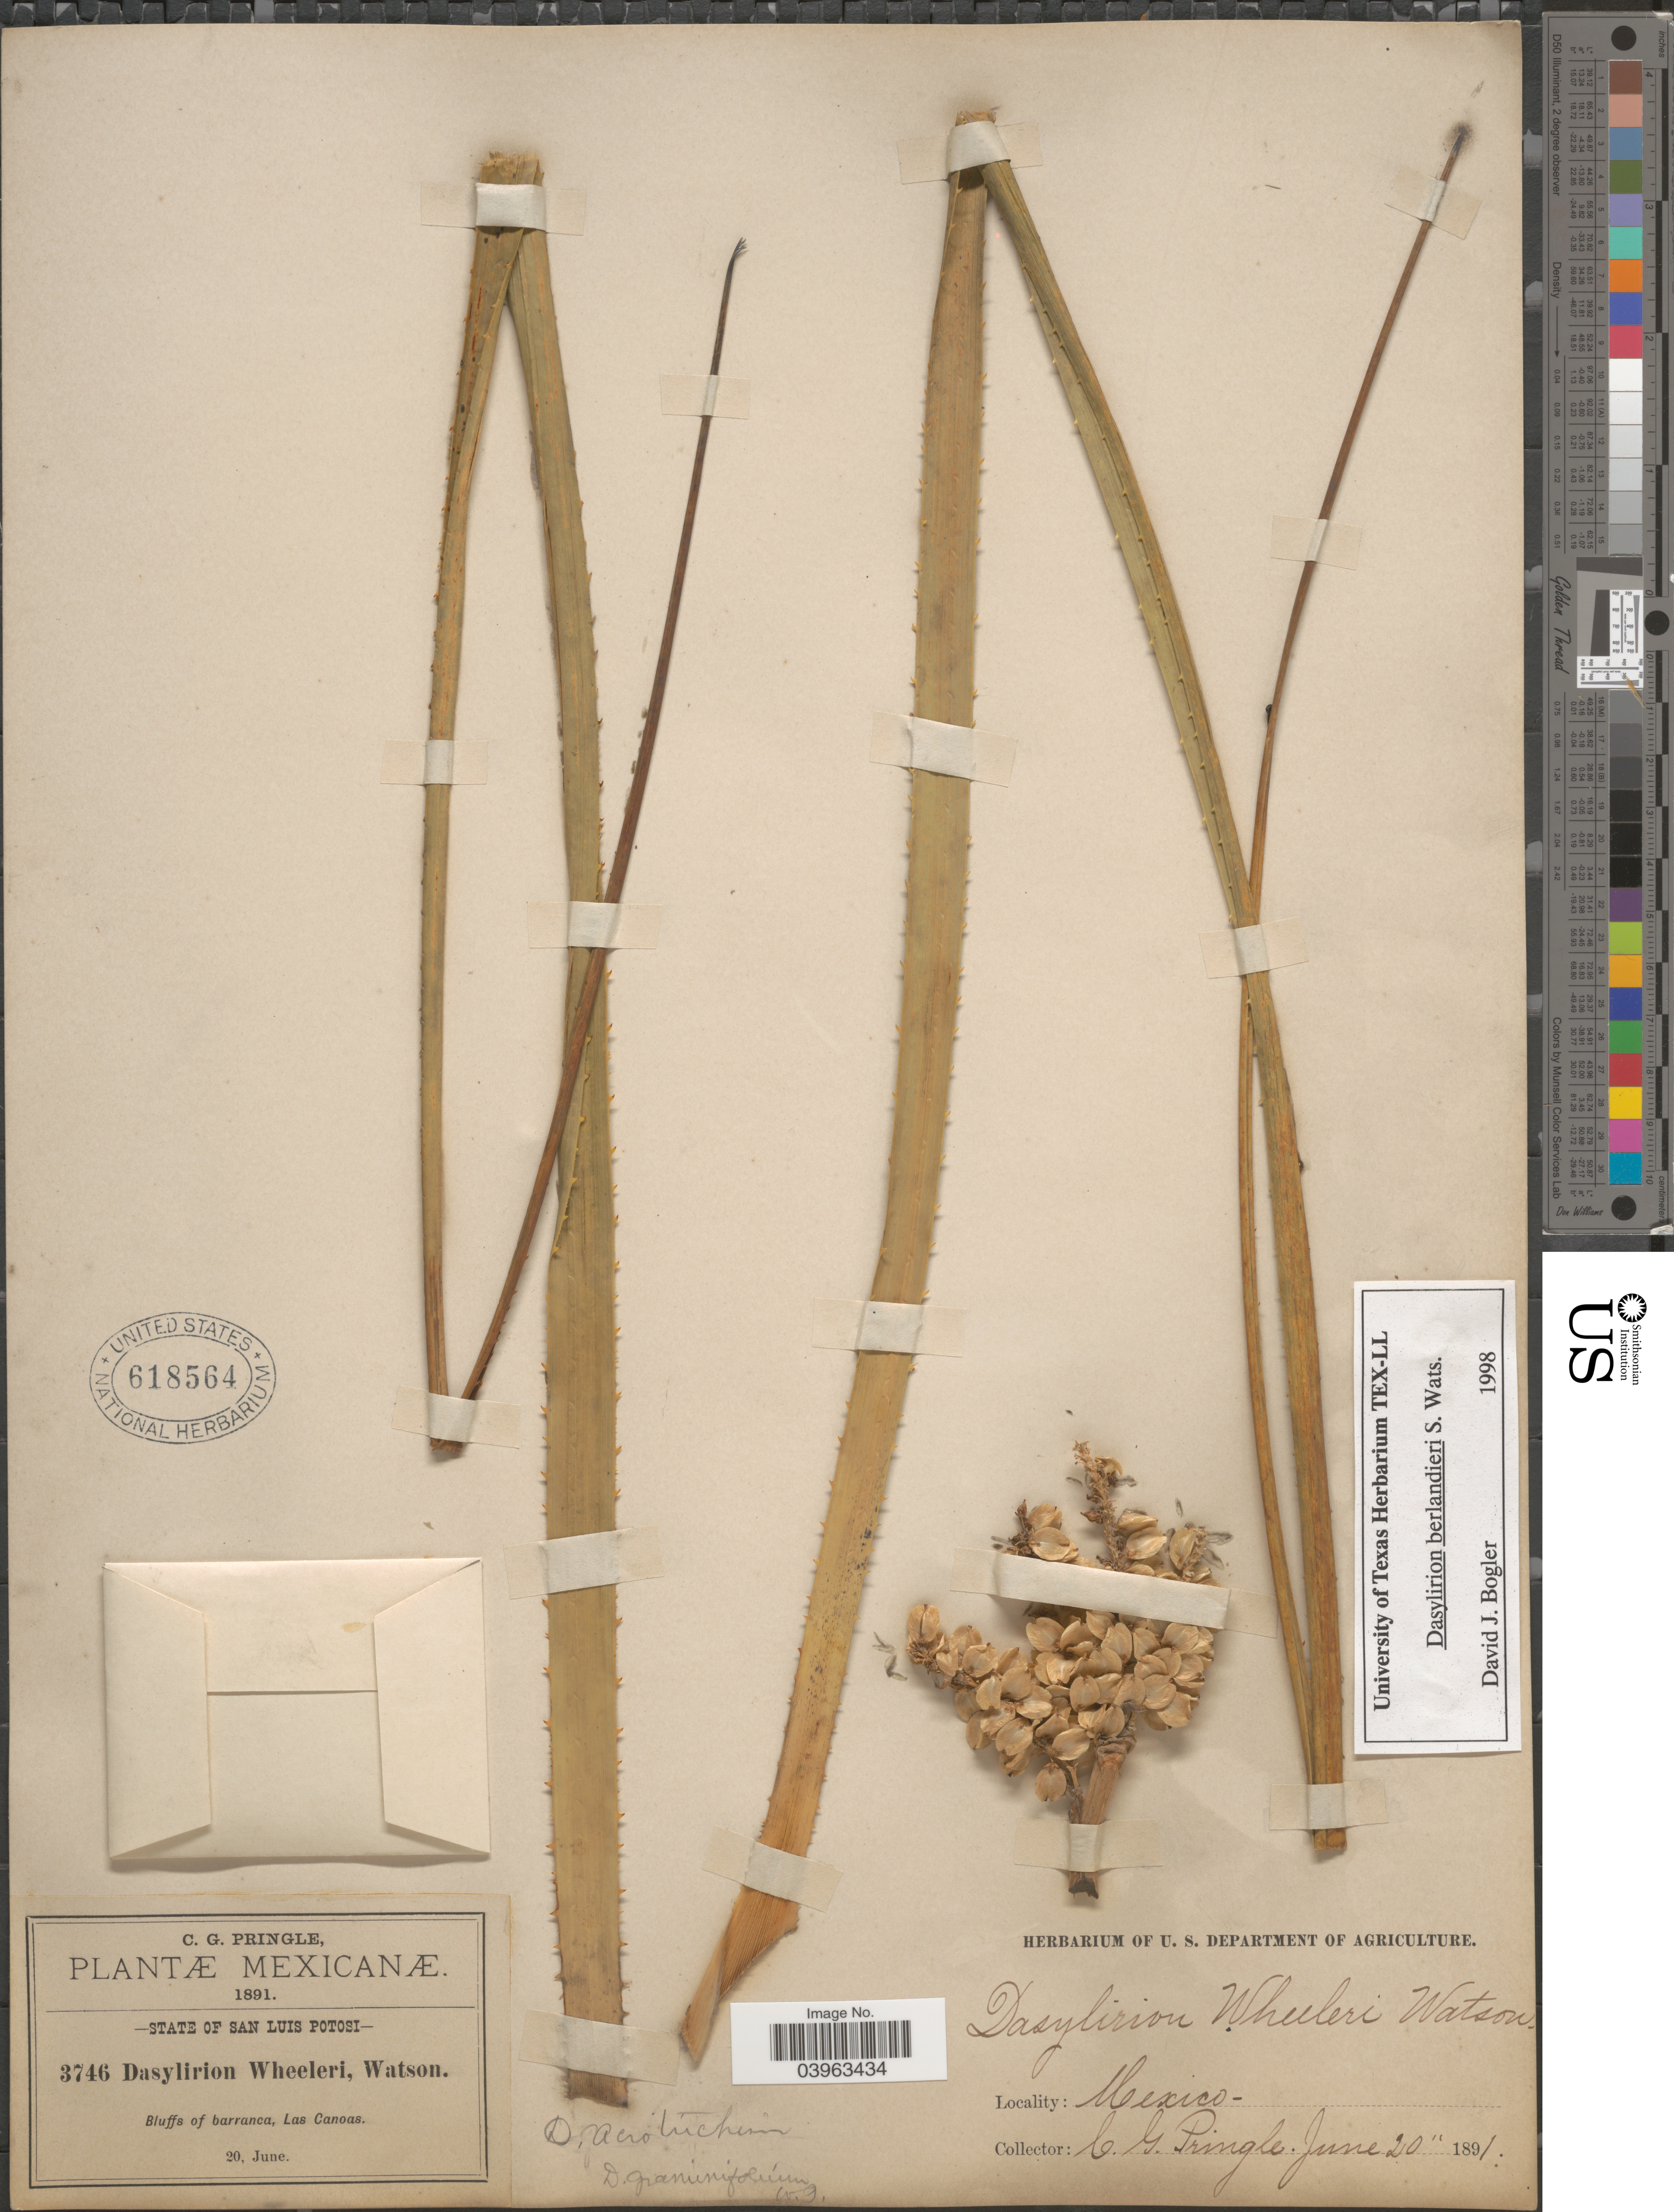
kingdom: Plantae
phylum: Tracheophyta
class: Liliopsida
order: Asparagales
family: Asparagaceae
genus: Dasylirion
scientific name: Dasylirion berlandieri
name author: S. Watson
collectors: C. G. Pringle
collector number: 3746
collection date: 1891-06-20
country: Mexico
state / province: San Luis Potosí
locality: Bluffs of barranca, Las Canoas.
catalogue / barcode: US 618564